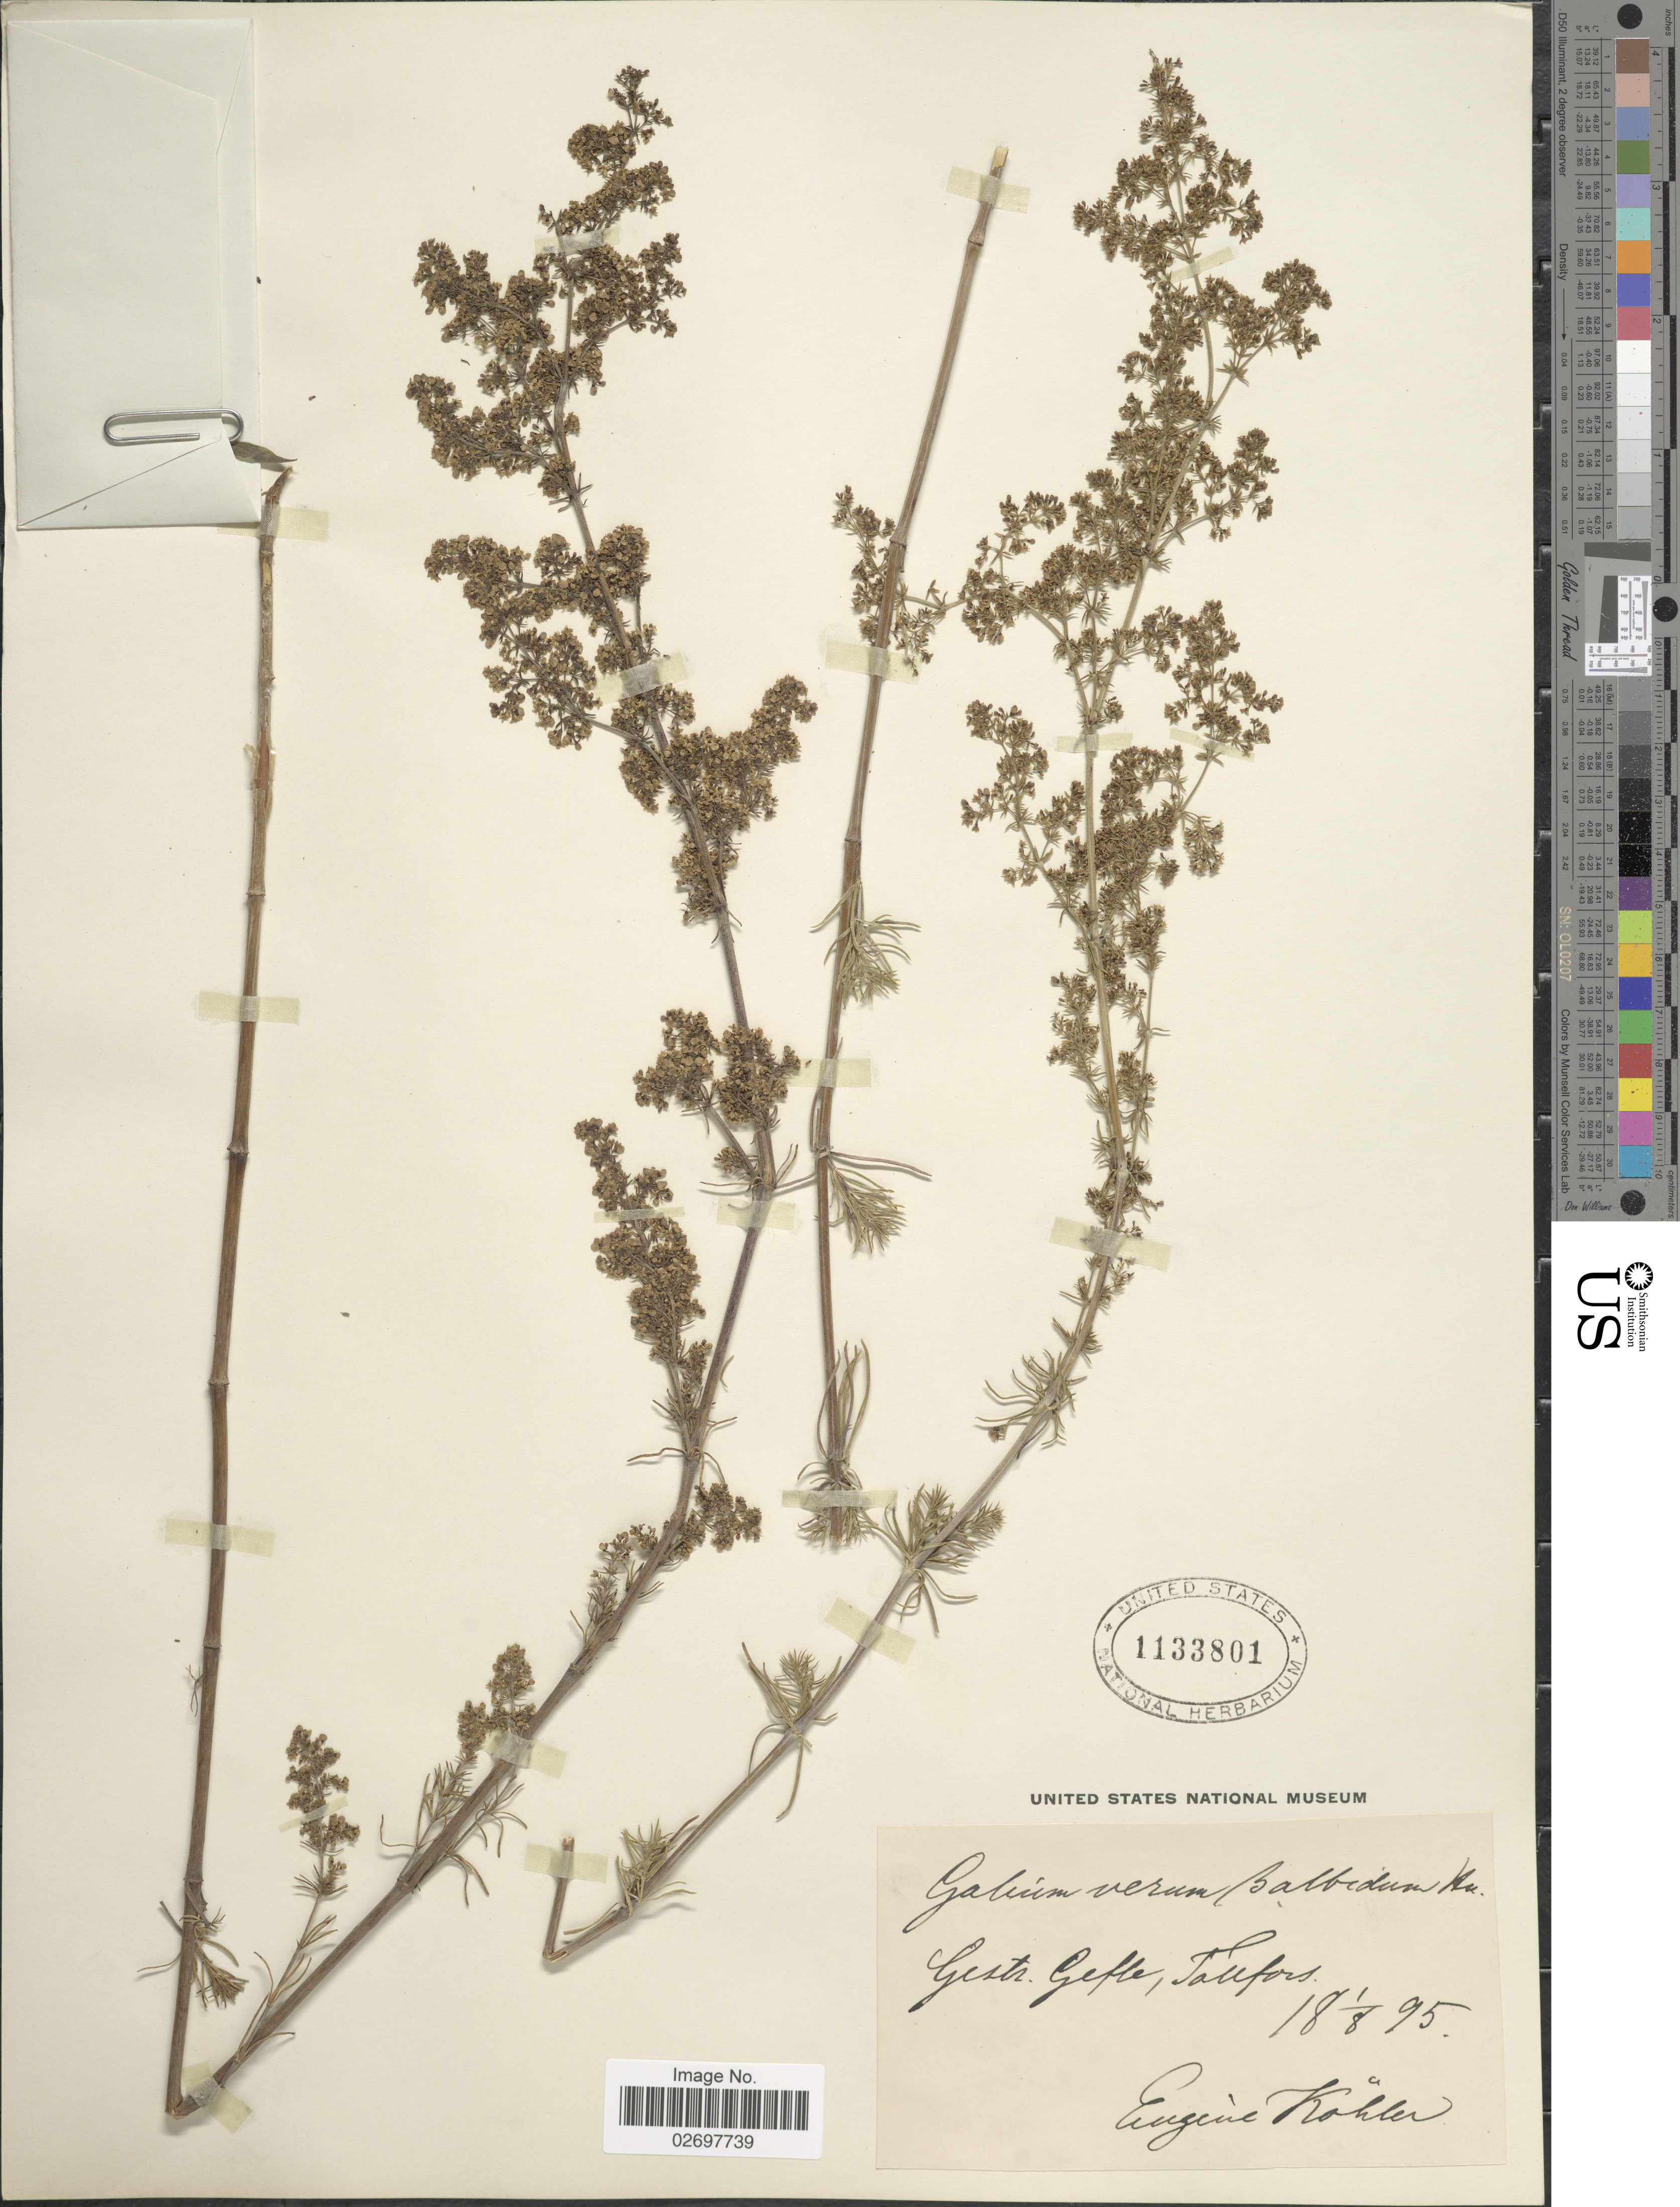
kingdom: Plantae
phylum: Tracheophyta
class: Magnoliopsida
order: Gentianales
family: Rubiaceae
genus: Galium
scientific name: Galium verum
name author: L.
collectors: E. Kohler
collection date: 1895-08-01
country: Sweden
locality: Gestr. Gefle, Fallfors.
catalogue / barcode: US 1133801